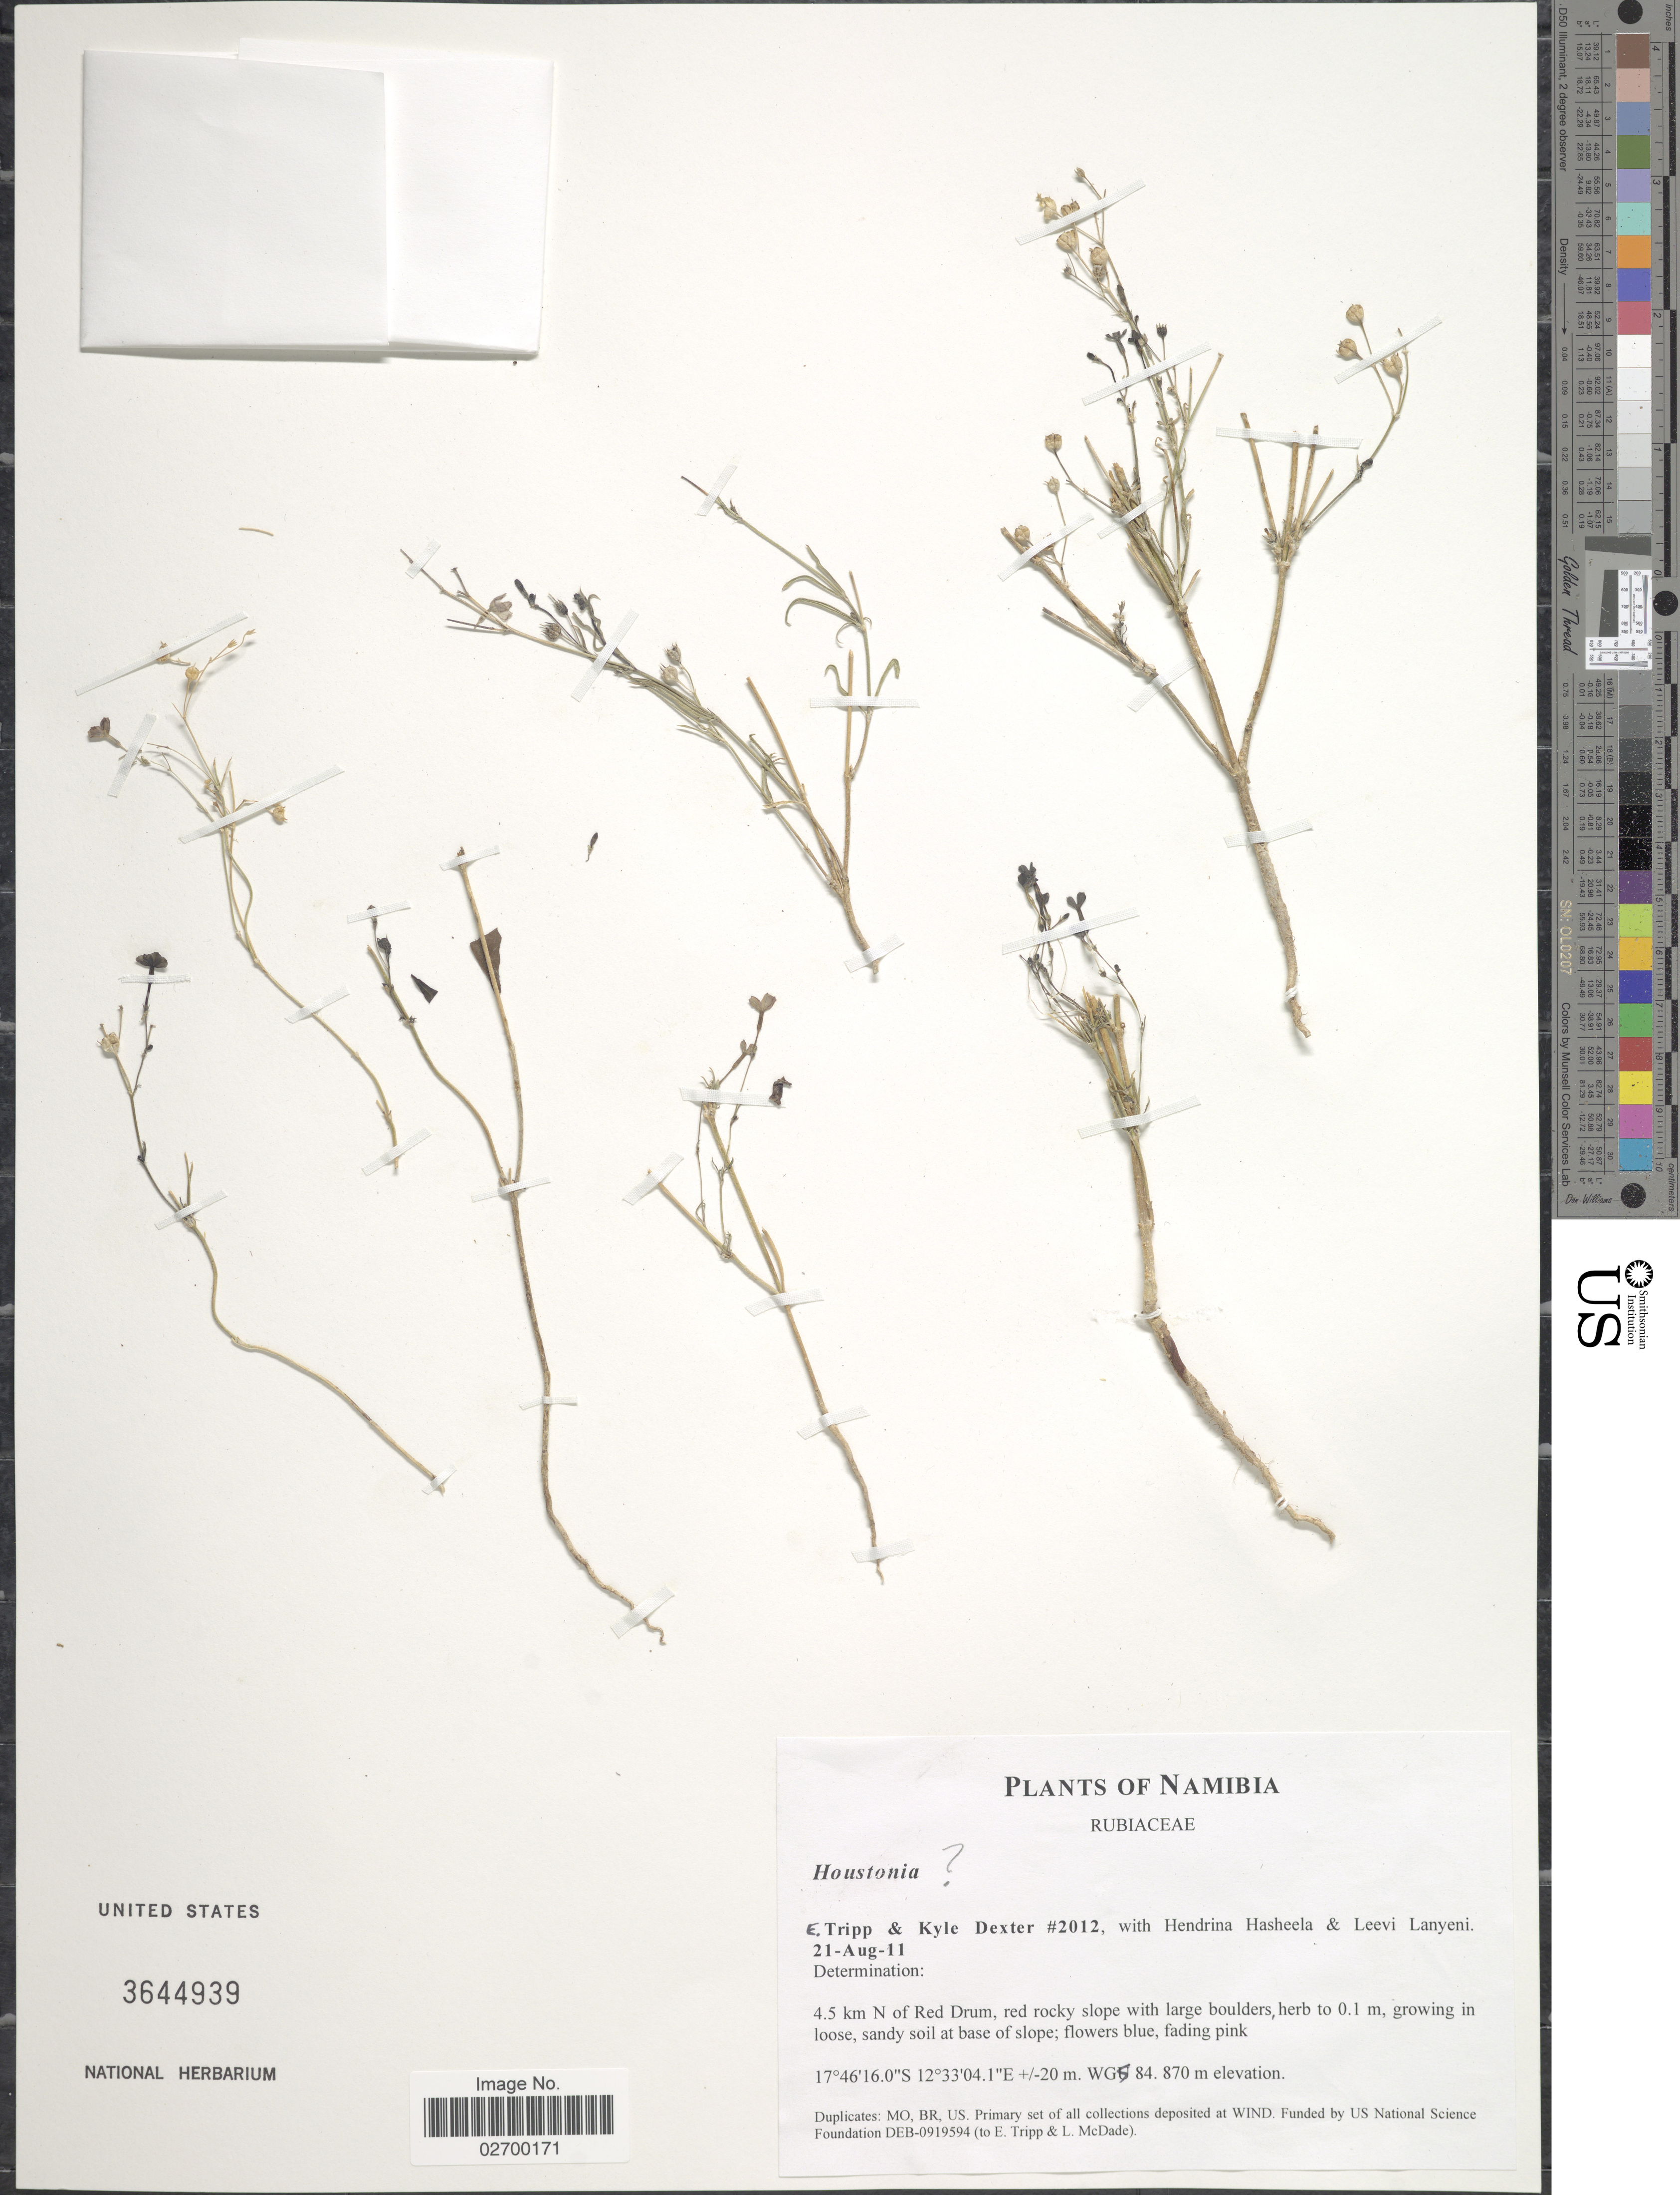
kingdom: Plantae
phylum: Tracheophyta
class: Magnoliopsida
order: Gentianales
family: Rubiaceae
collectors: E. Tripp, K. Dexter, H. Hasheela & L. Lanyeni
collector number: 2012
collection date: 2011-08-21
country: Namibia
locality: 4.5 km N of Red Drum.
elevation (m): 870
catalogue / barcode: US 3644939